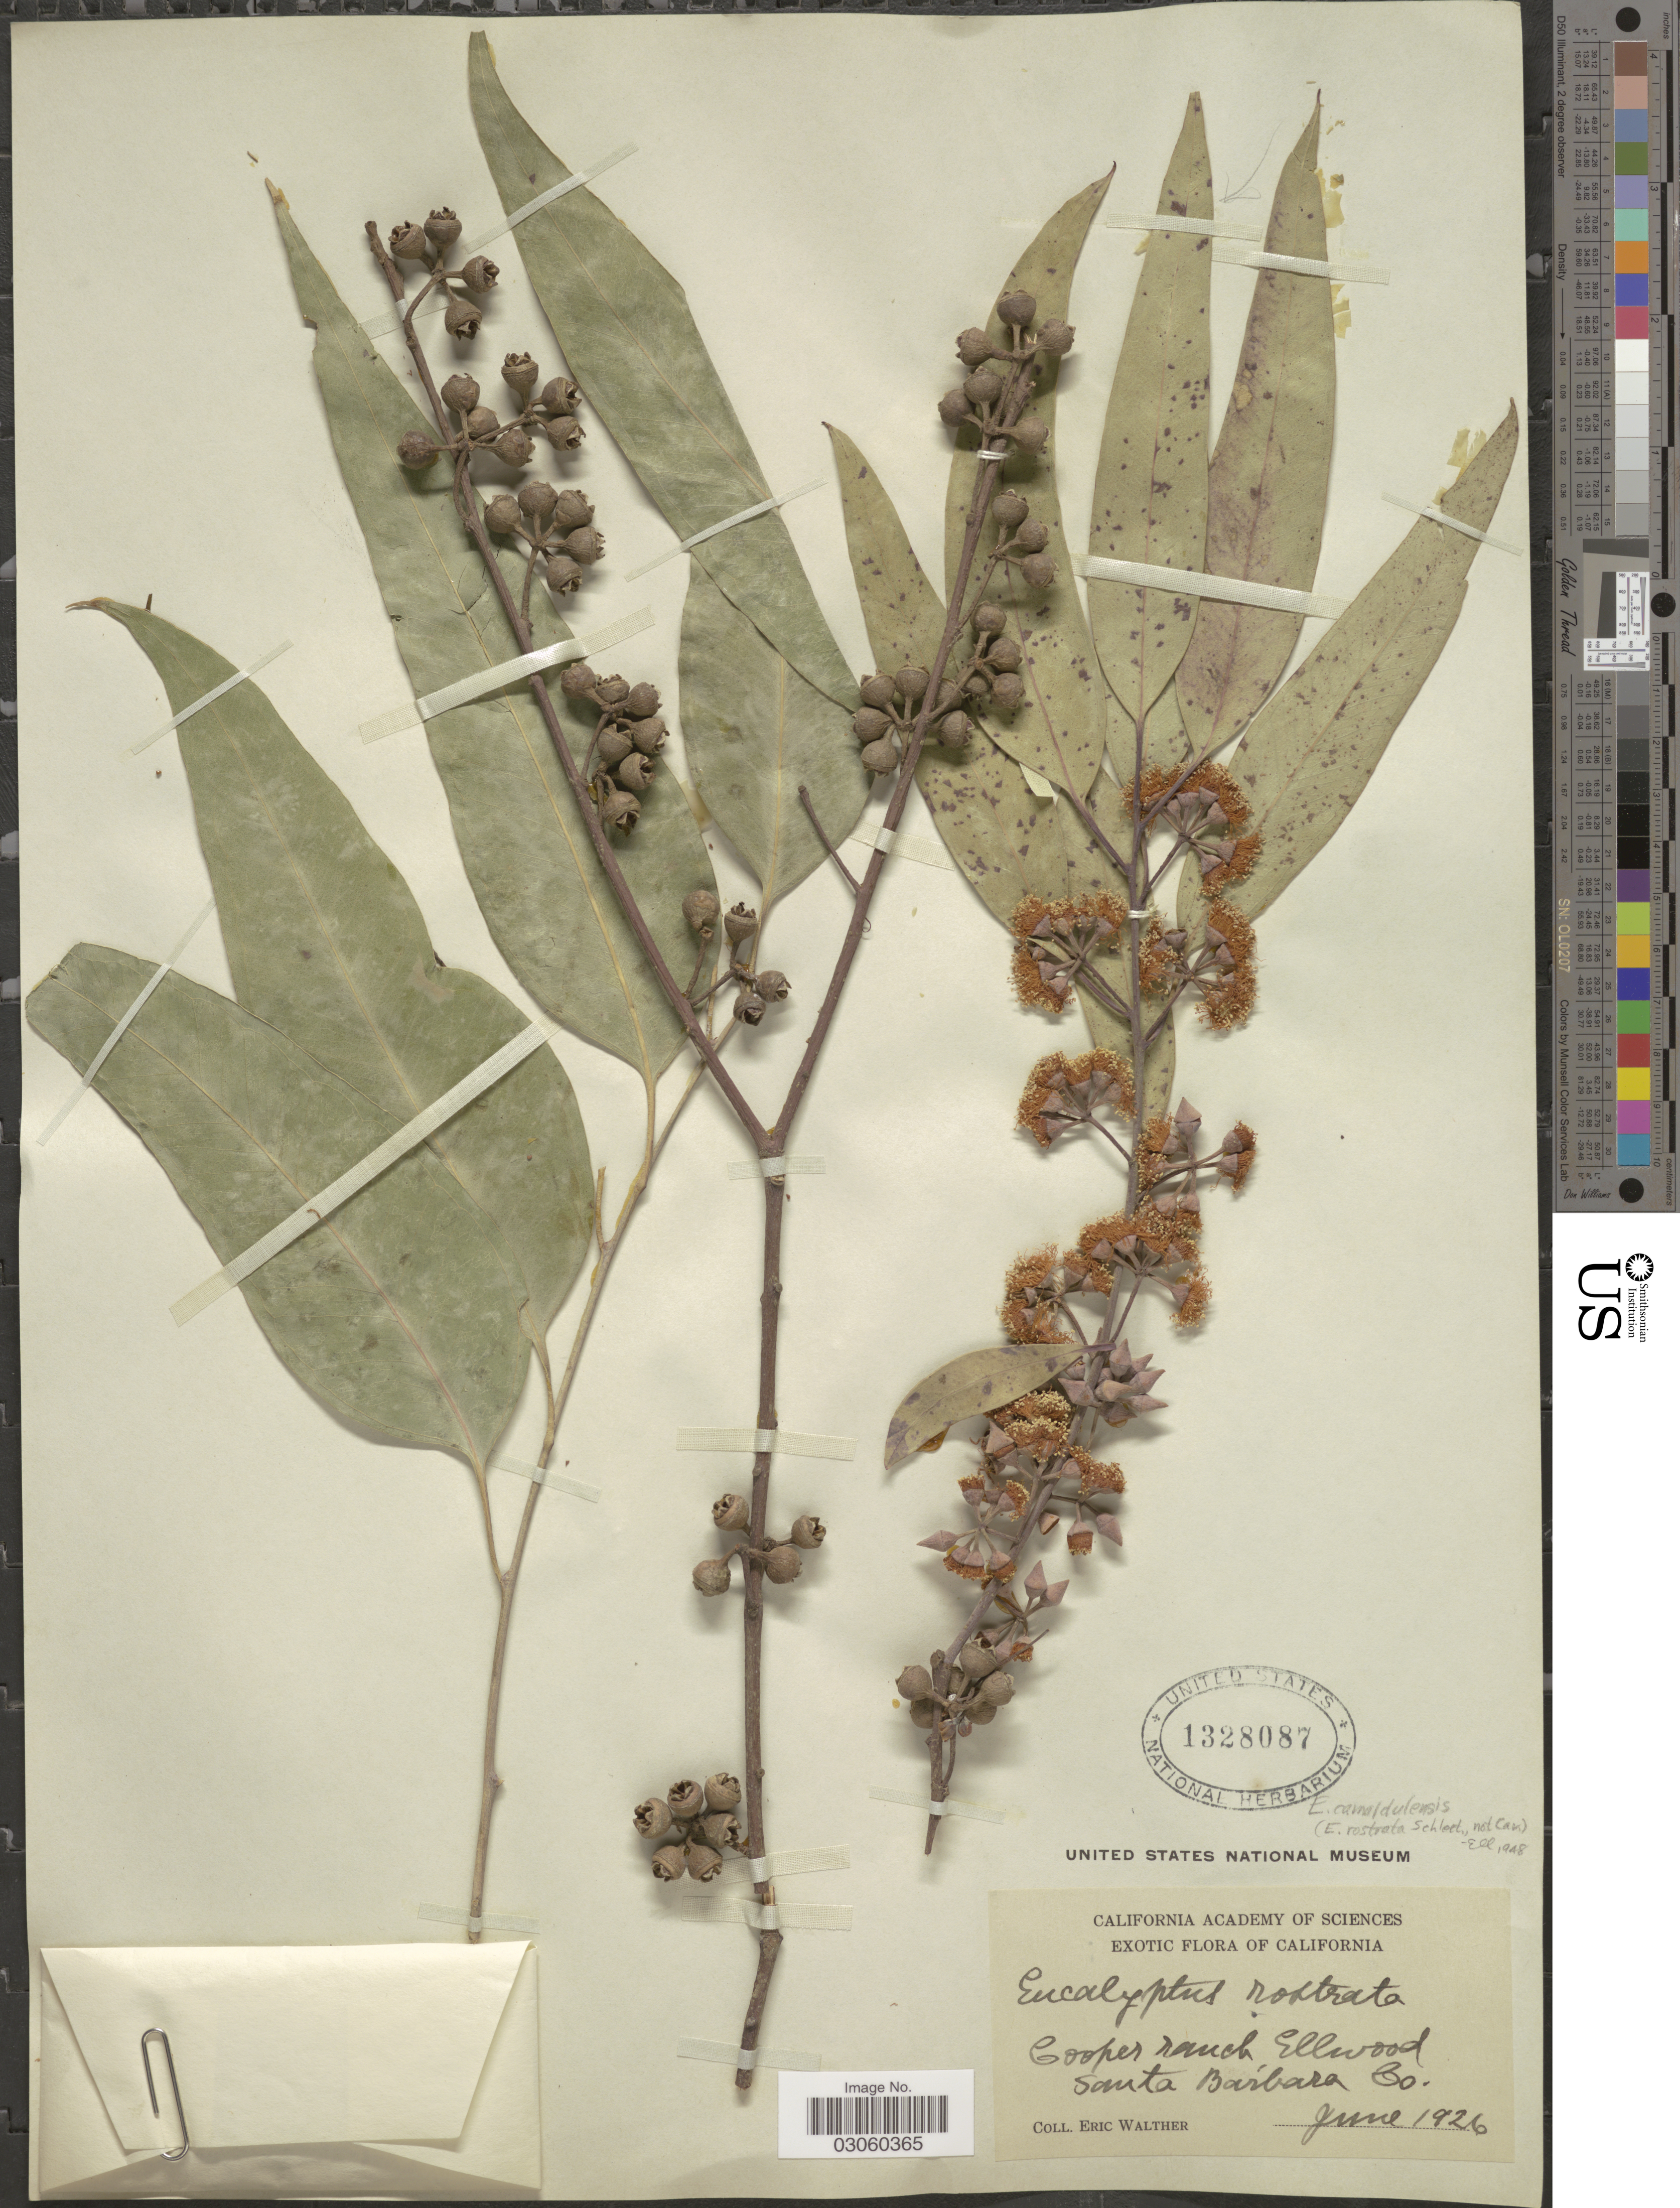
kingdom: Plantae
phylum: Tracheophyta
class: Magnoliopsida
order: Myrtales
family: Myrtaceae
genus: Eucalyptus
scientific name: Eucalyptus camaldulensis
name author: Dehnh.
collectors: E. Walther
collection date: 1926-06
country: United States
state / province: California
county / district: Santa Barbara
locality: Cooper ranch Ellwood Santa Barbara Co.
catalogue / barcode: US 1328087